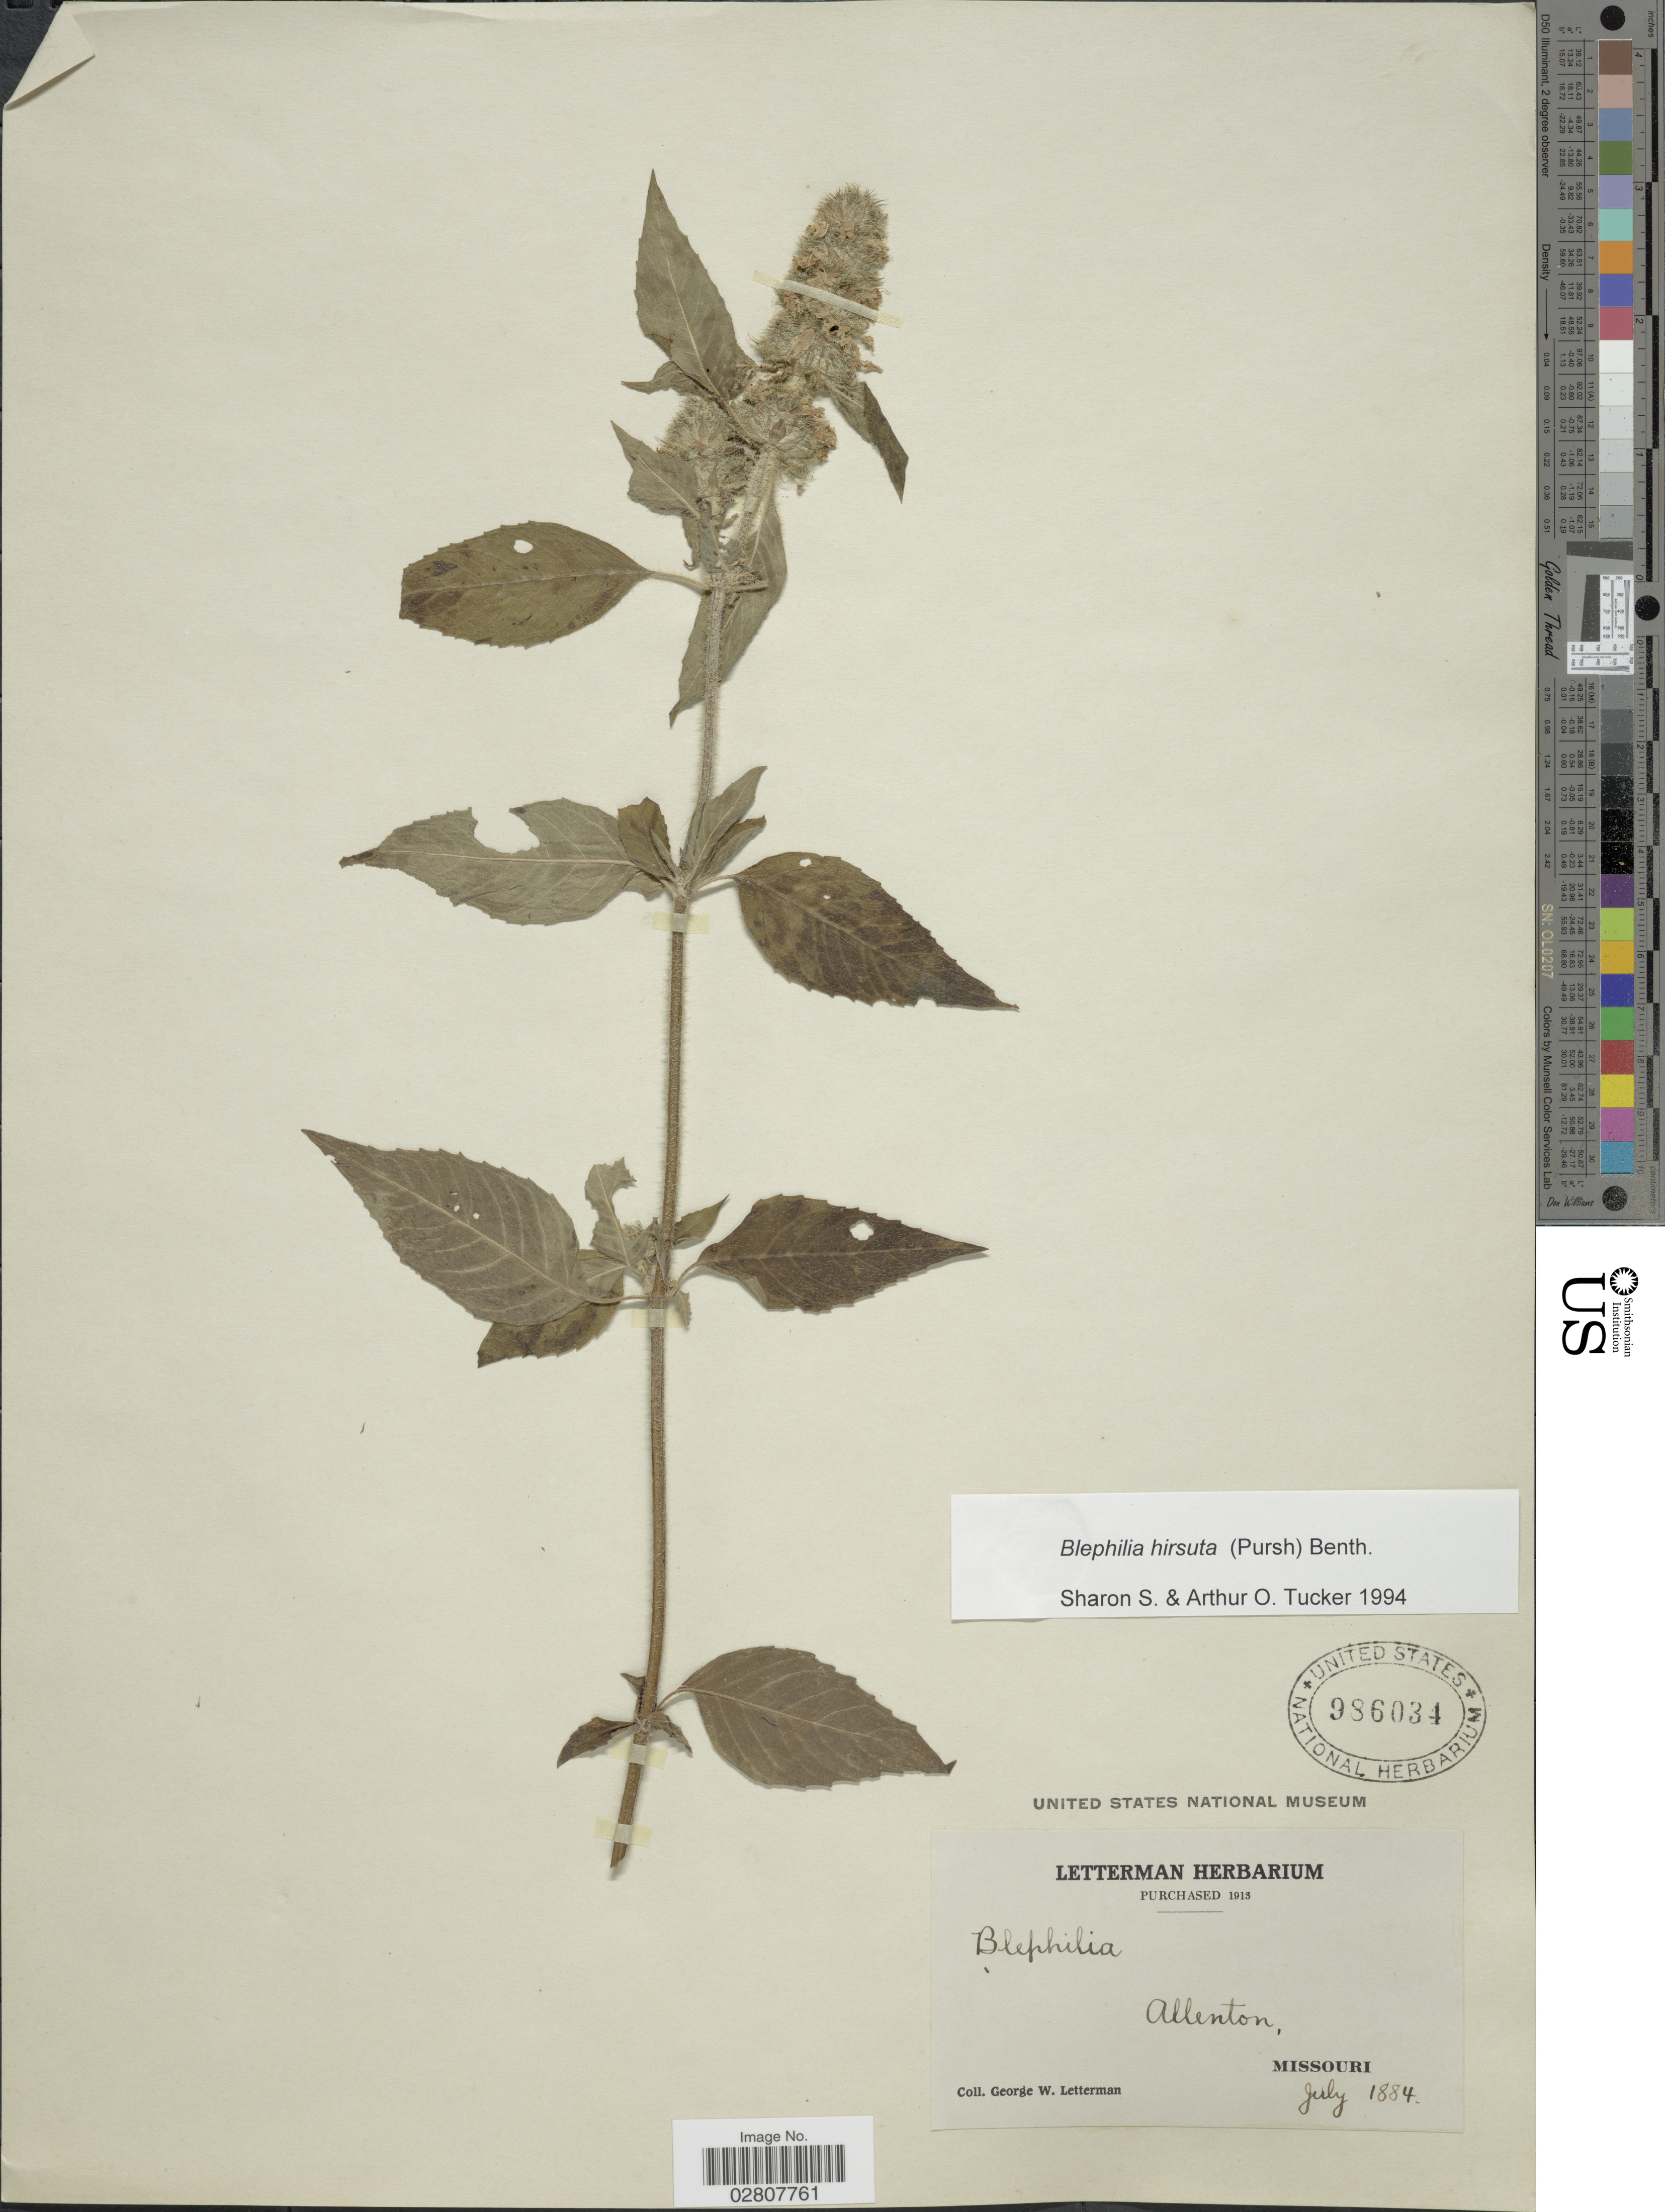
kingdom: Plantae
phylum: Tracheophyta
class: Magnoliopsida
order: Lamiales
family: Lamiaceae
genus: Blephilia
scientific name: Blephilia hirsuta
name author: (Pursh) Benth.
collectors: G. W. Letterman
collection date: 1884-07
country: United States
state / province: Missouri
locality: Allenton.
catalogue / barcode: US 986034